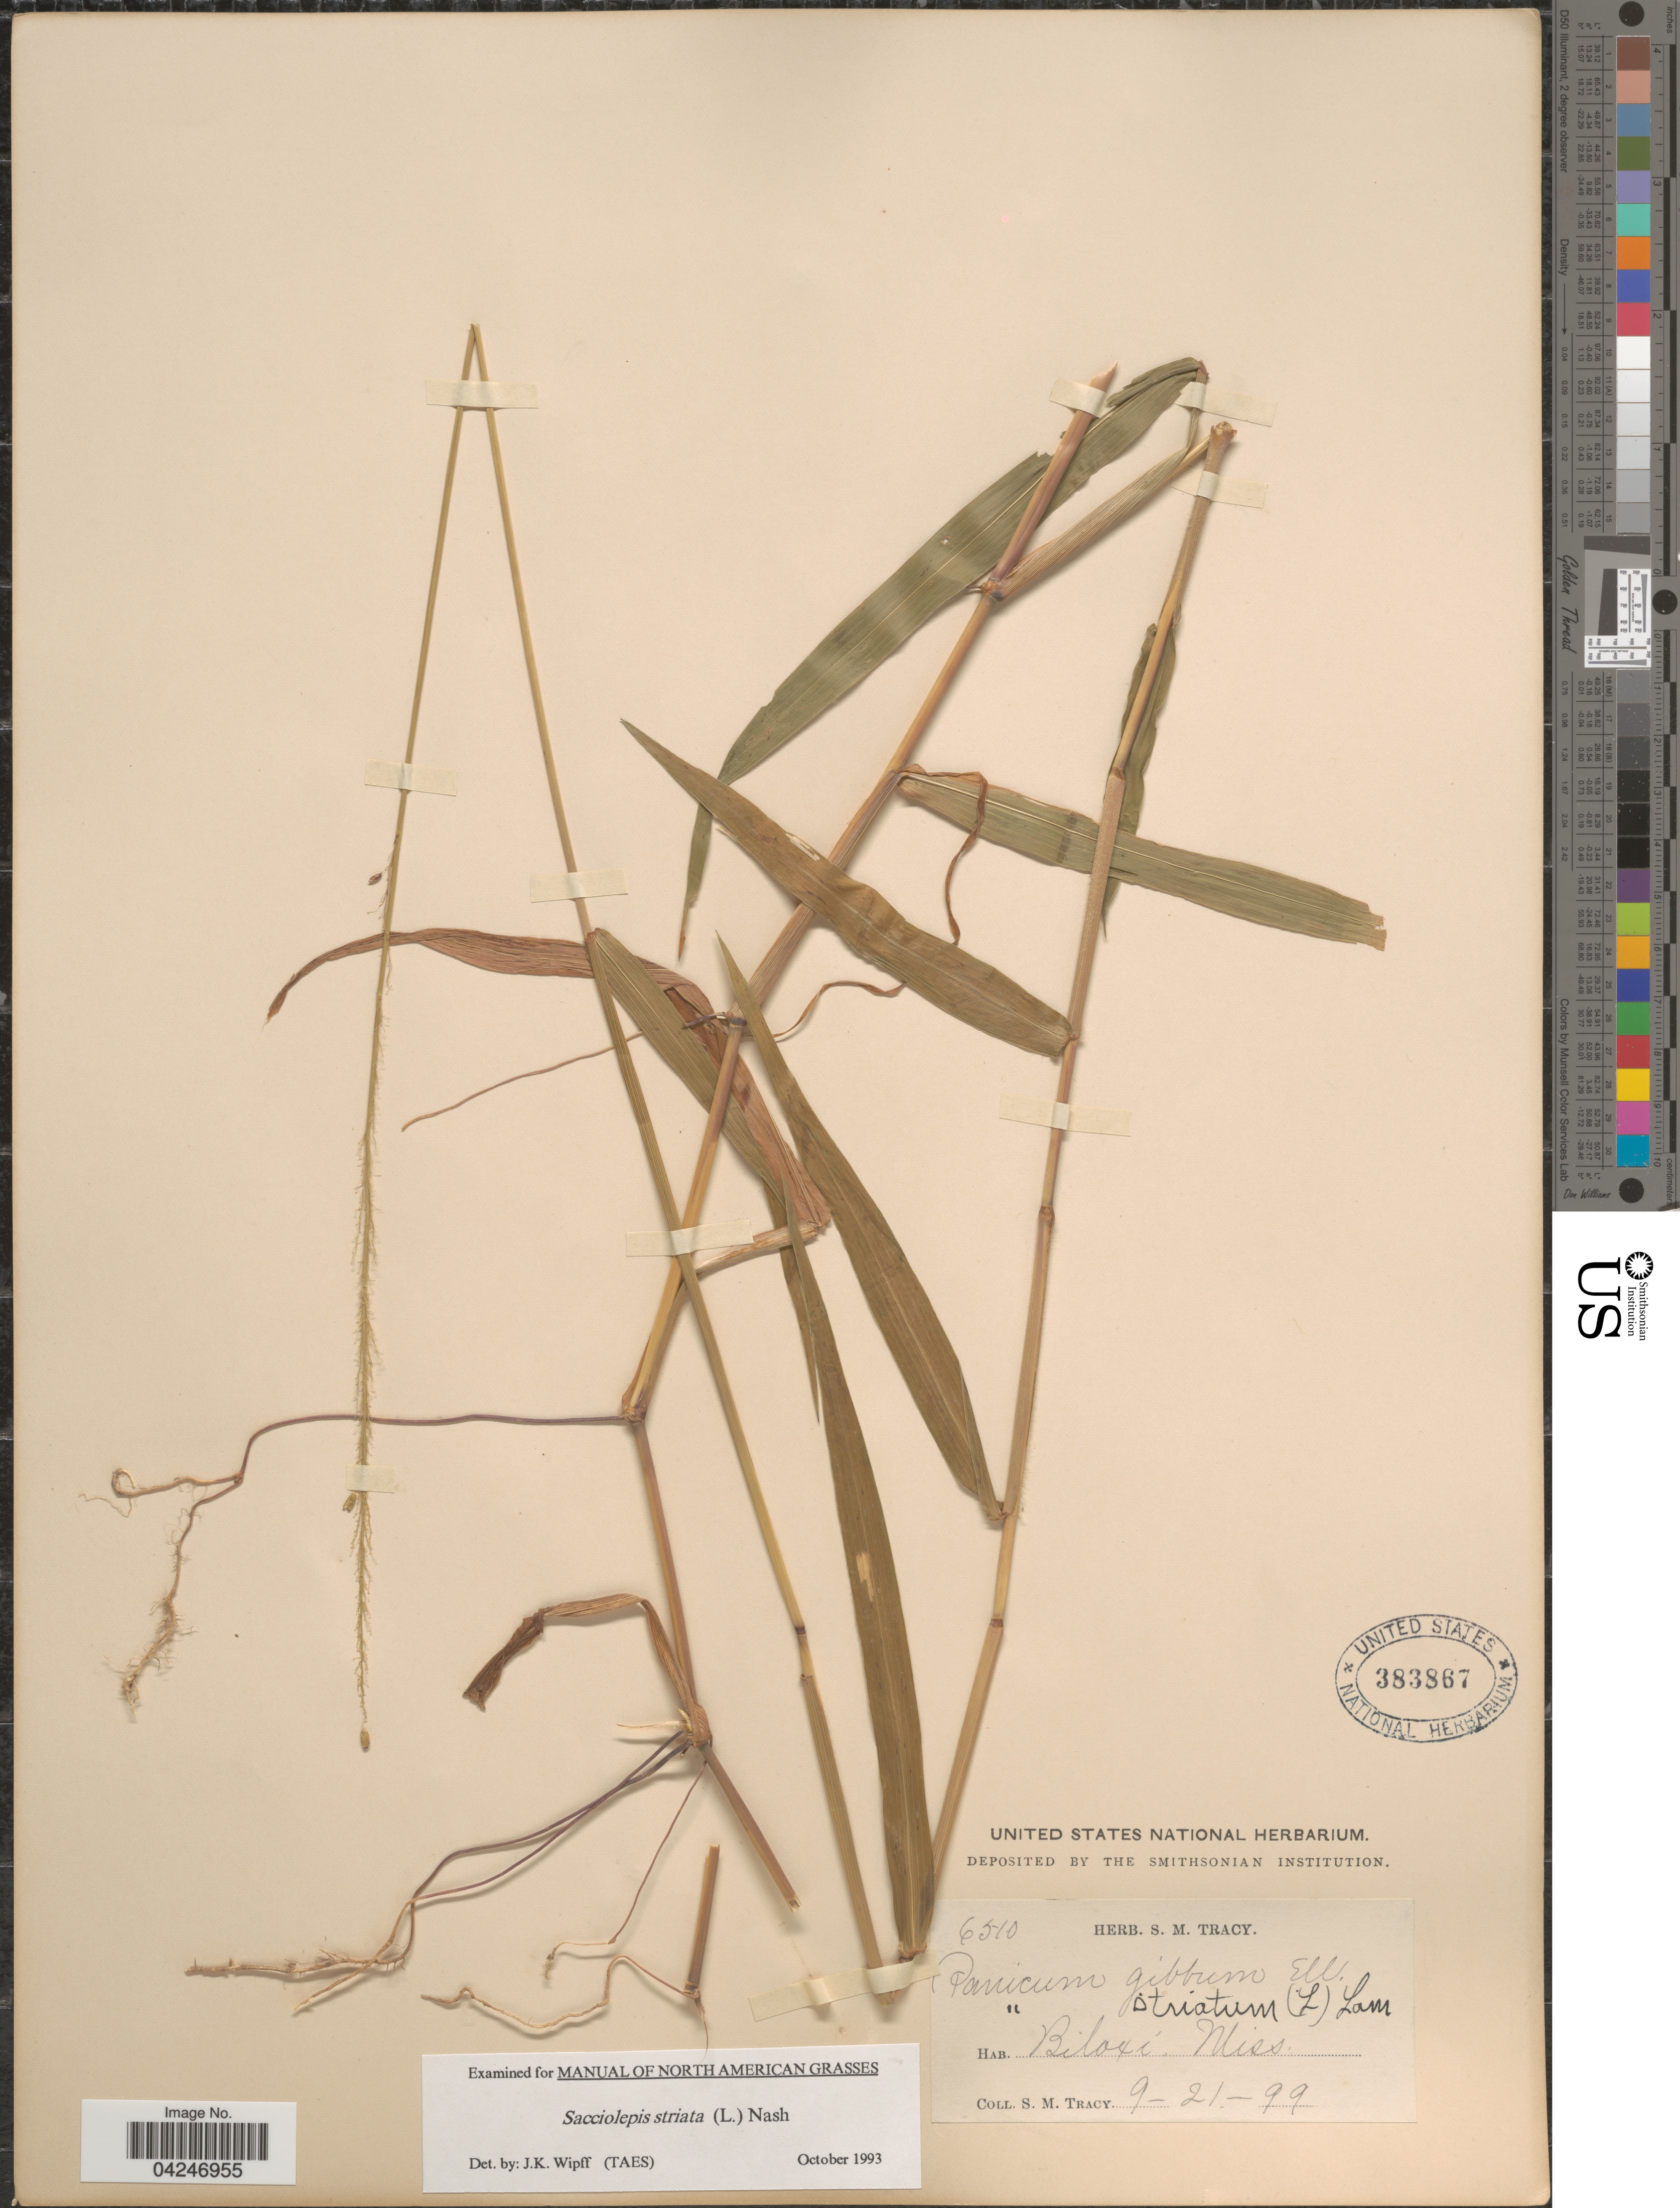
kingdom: Plantae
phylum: Tracheophyta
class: Liliopsida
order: Poales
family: Poaceae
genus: Sacciolepis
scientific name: Sacciolepis striata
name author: (L.) Nash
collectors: S. M. Tracy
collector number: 6510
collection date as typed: Transcribed d/m/y: 21/9/99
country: United States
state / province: Mississippi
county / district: Harrison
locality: Biloxi.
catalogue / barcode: US 383867